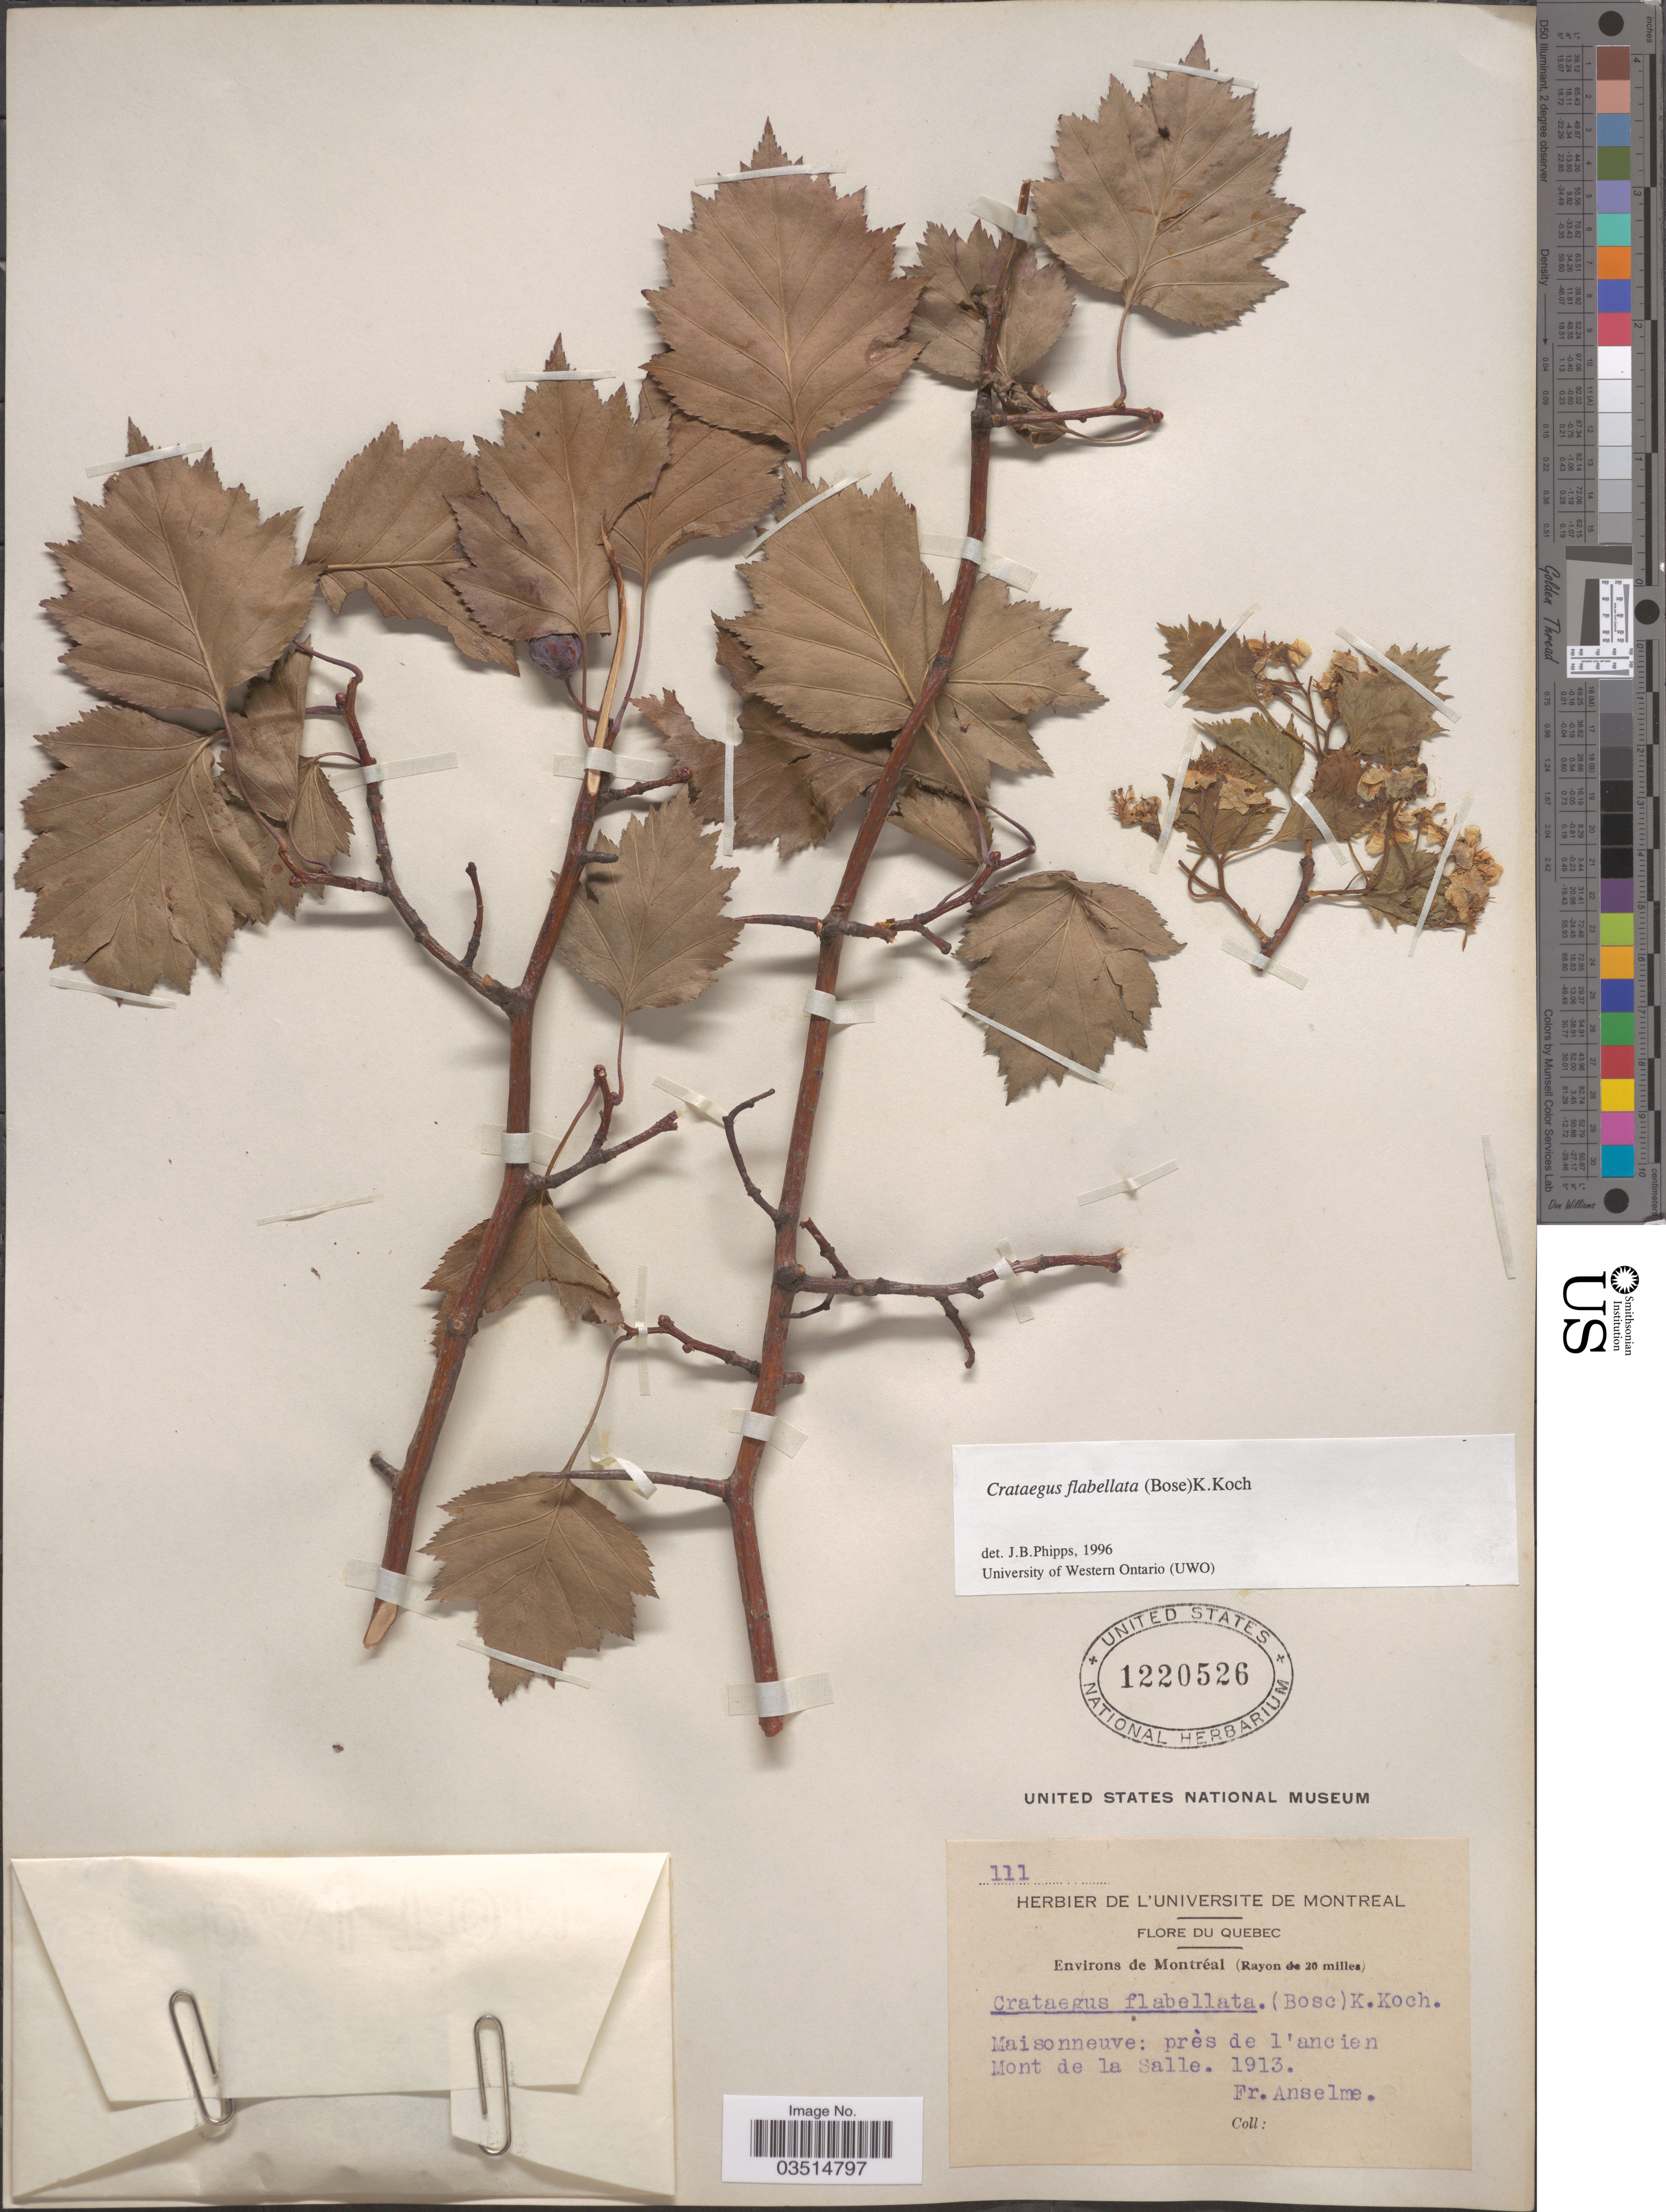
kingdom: Plantae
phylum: Tracheophyta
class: Magnoliopsida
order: Rosales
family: Rosaceae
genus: Crataegus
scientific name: Crataegus flabellata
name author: (Bosc) K. Koch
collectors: Anselme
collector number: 111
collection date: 1913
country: Canada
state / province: Quebec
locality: Environs de Montréal (Rayon de 20 milles). Maisonnueve: près de l'ancien. Mont de la Salle.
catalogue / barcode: US 1220526